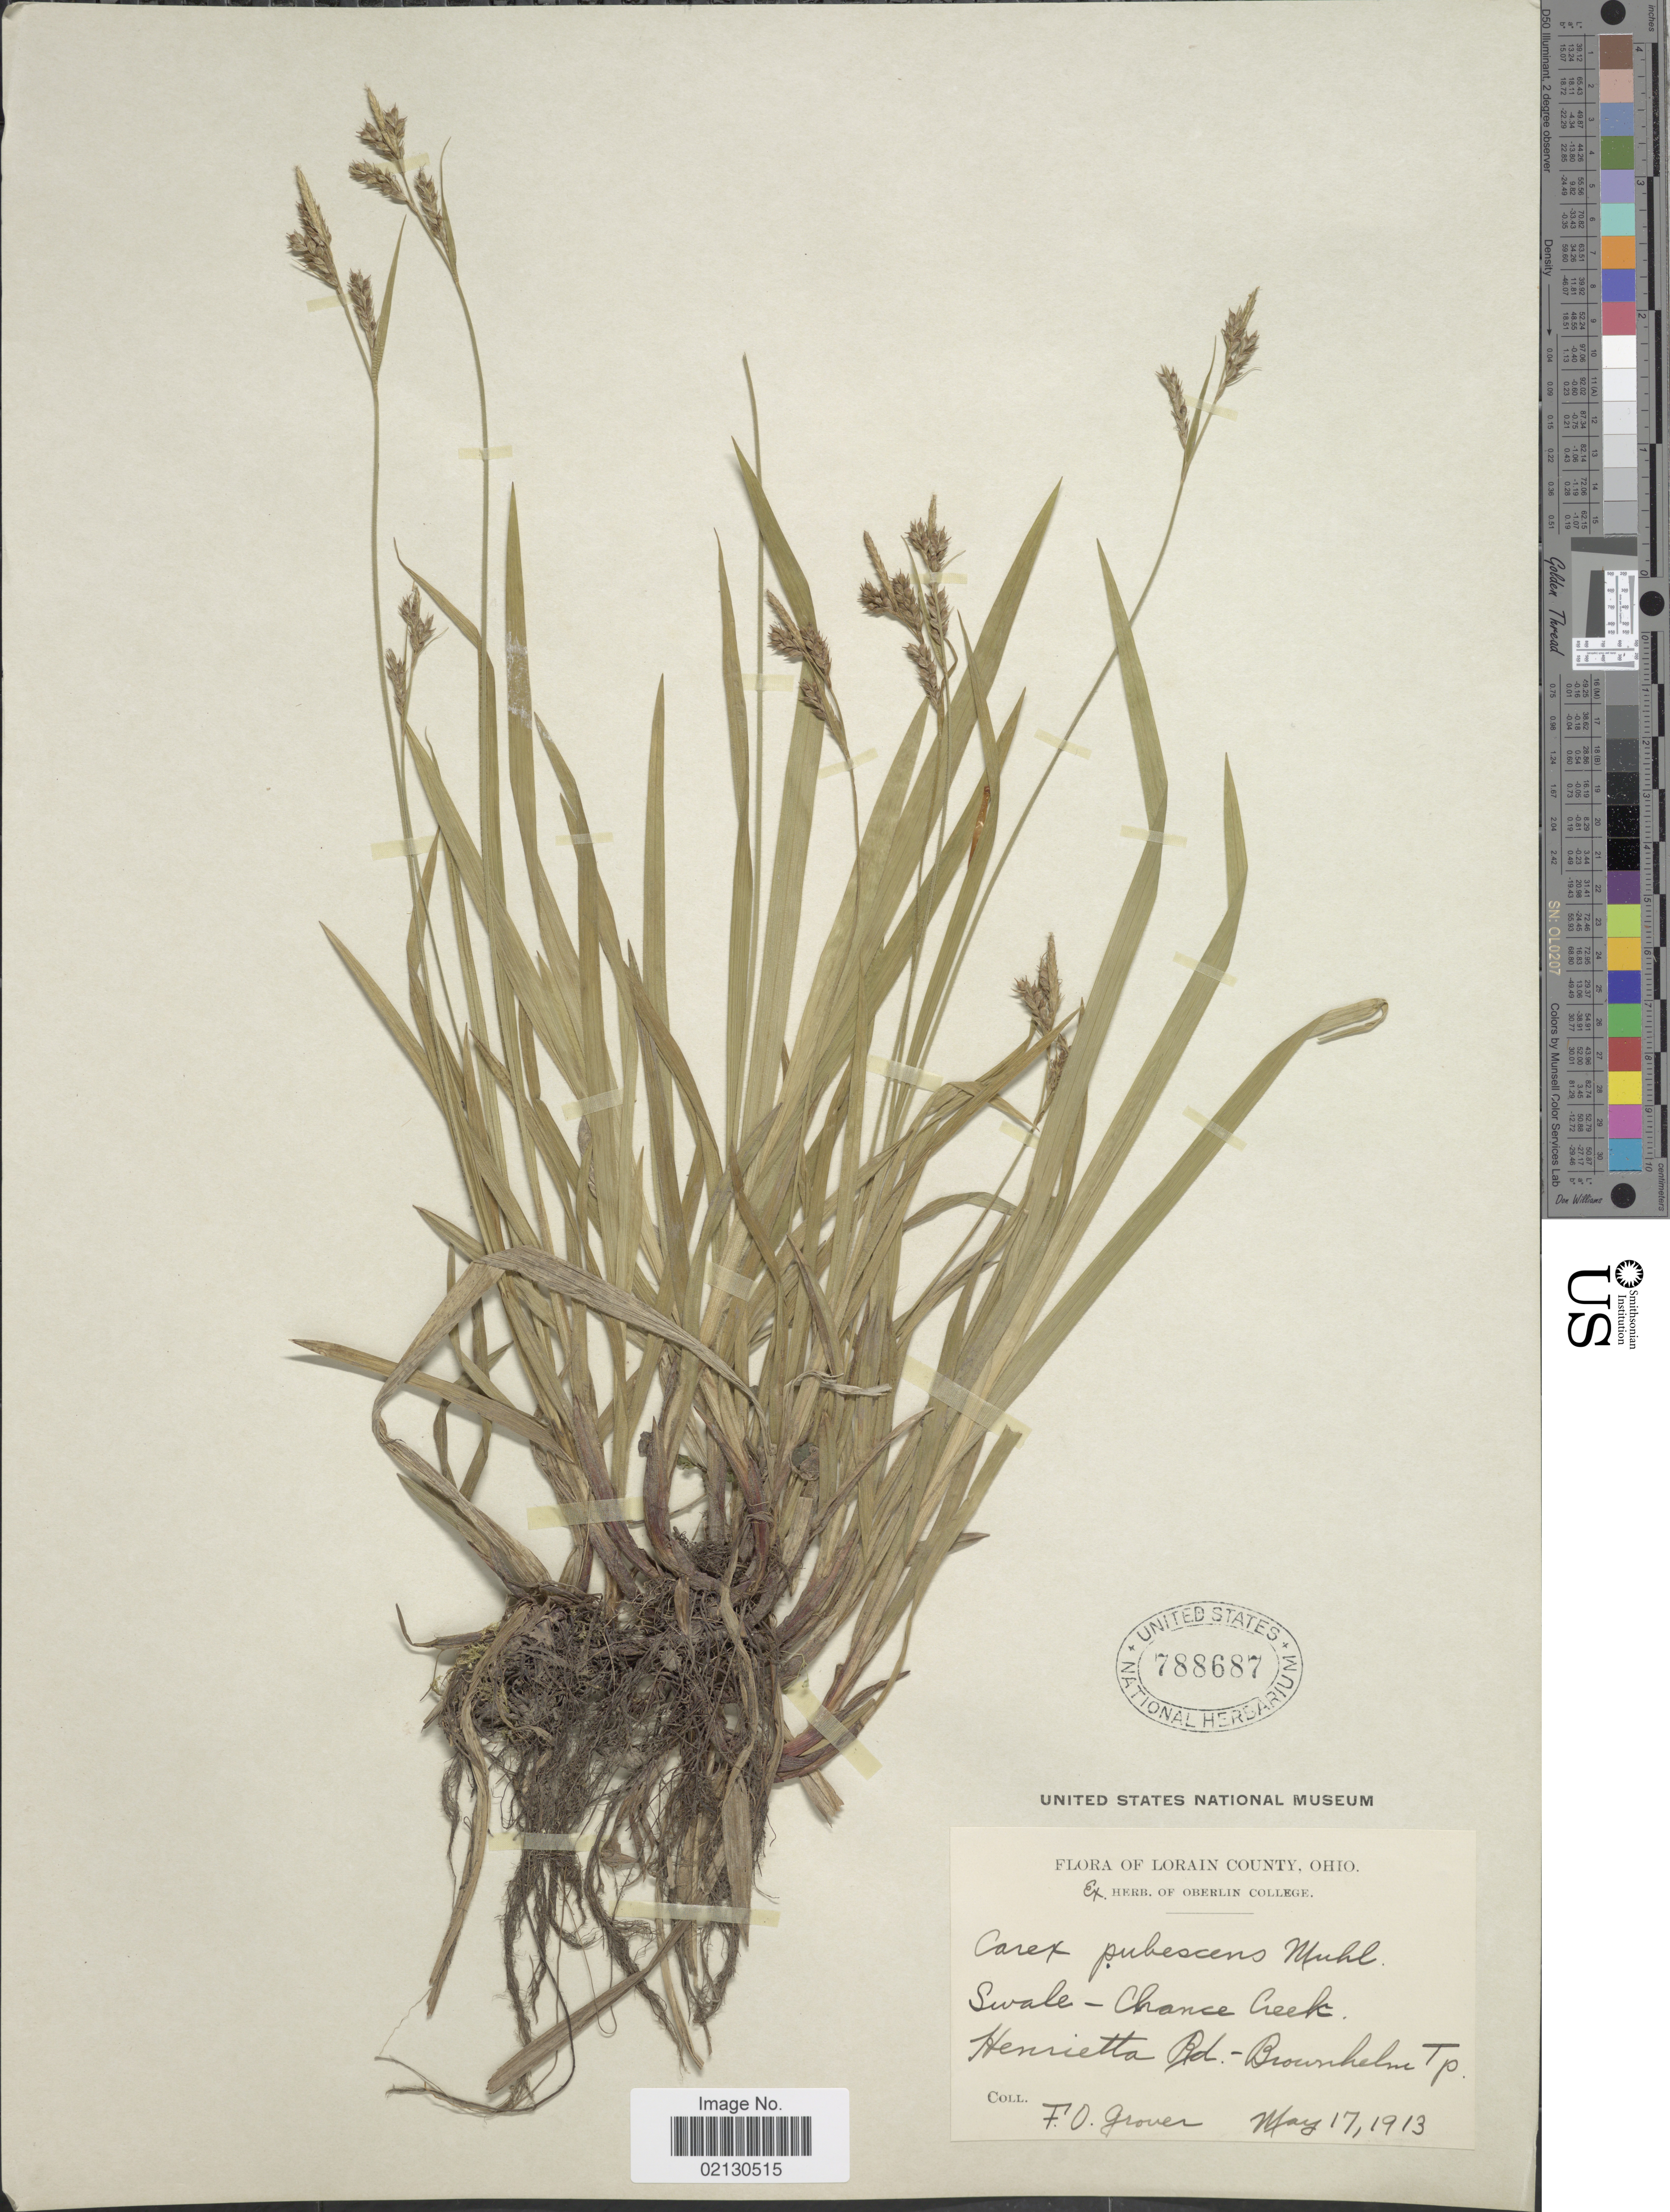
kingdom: Plantae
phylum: Tracheophyta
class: Liliopsida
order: Poales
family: Cyperaceae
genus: Carex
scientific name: Carex hirtifolia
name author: Mack.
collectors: F. Grover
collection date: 1913-05-17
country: United States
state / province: Ohio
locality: Lorain County. Chance Creek. Henrietta Rd. - Brownhelm Tp.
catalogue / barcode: US 788687